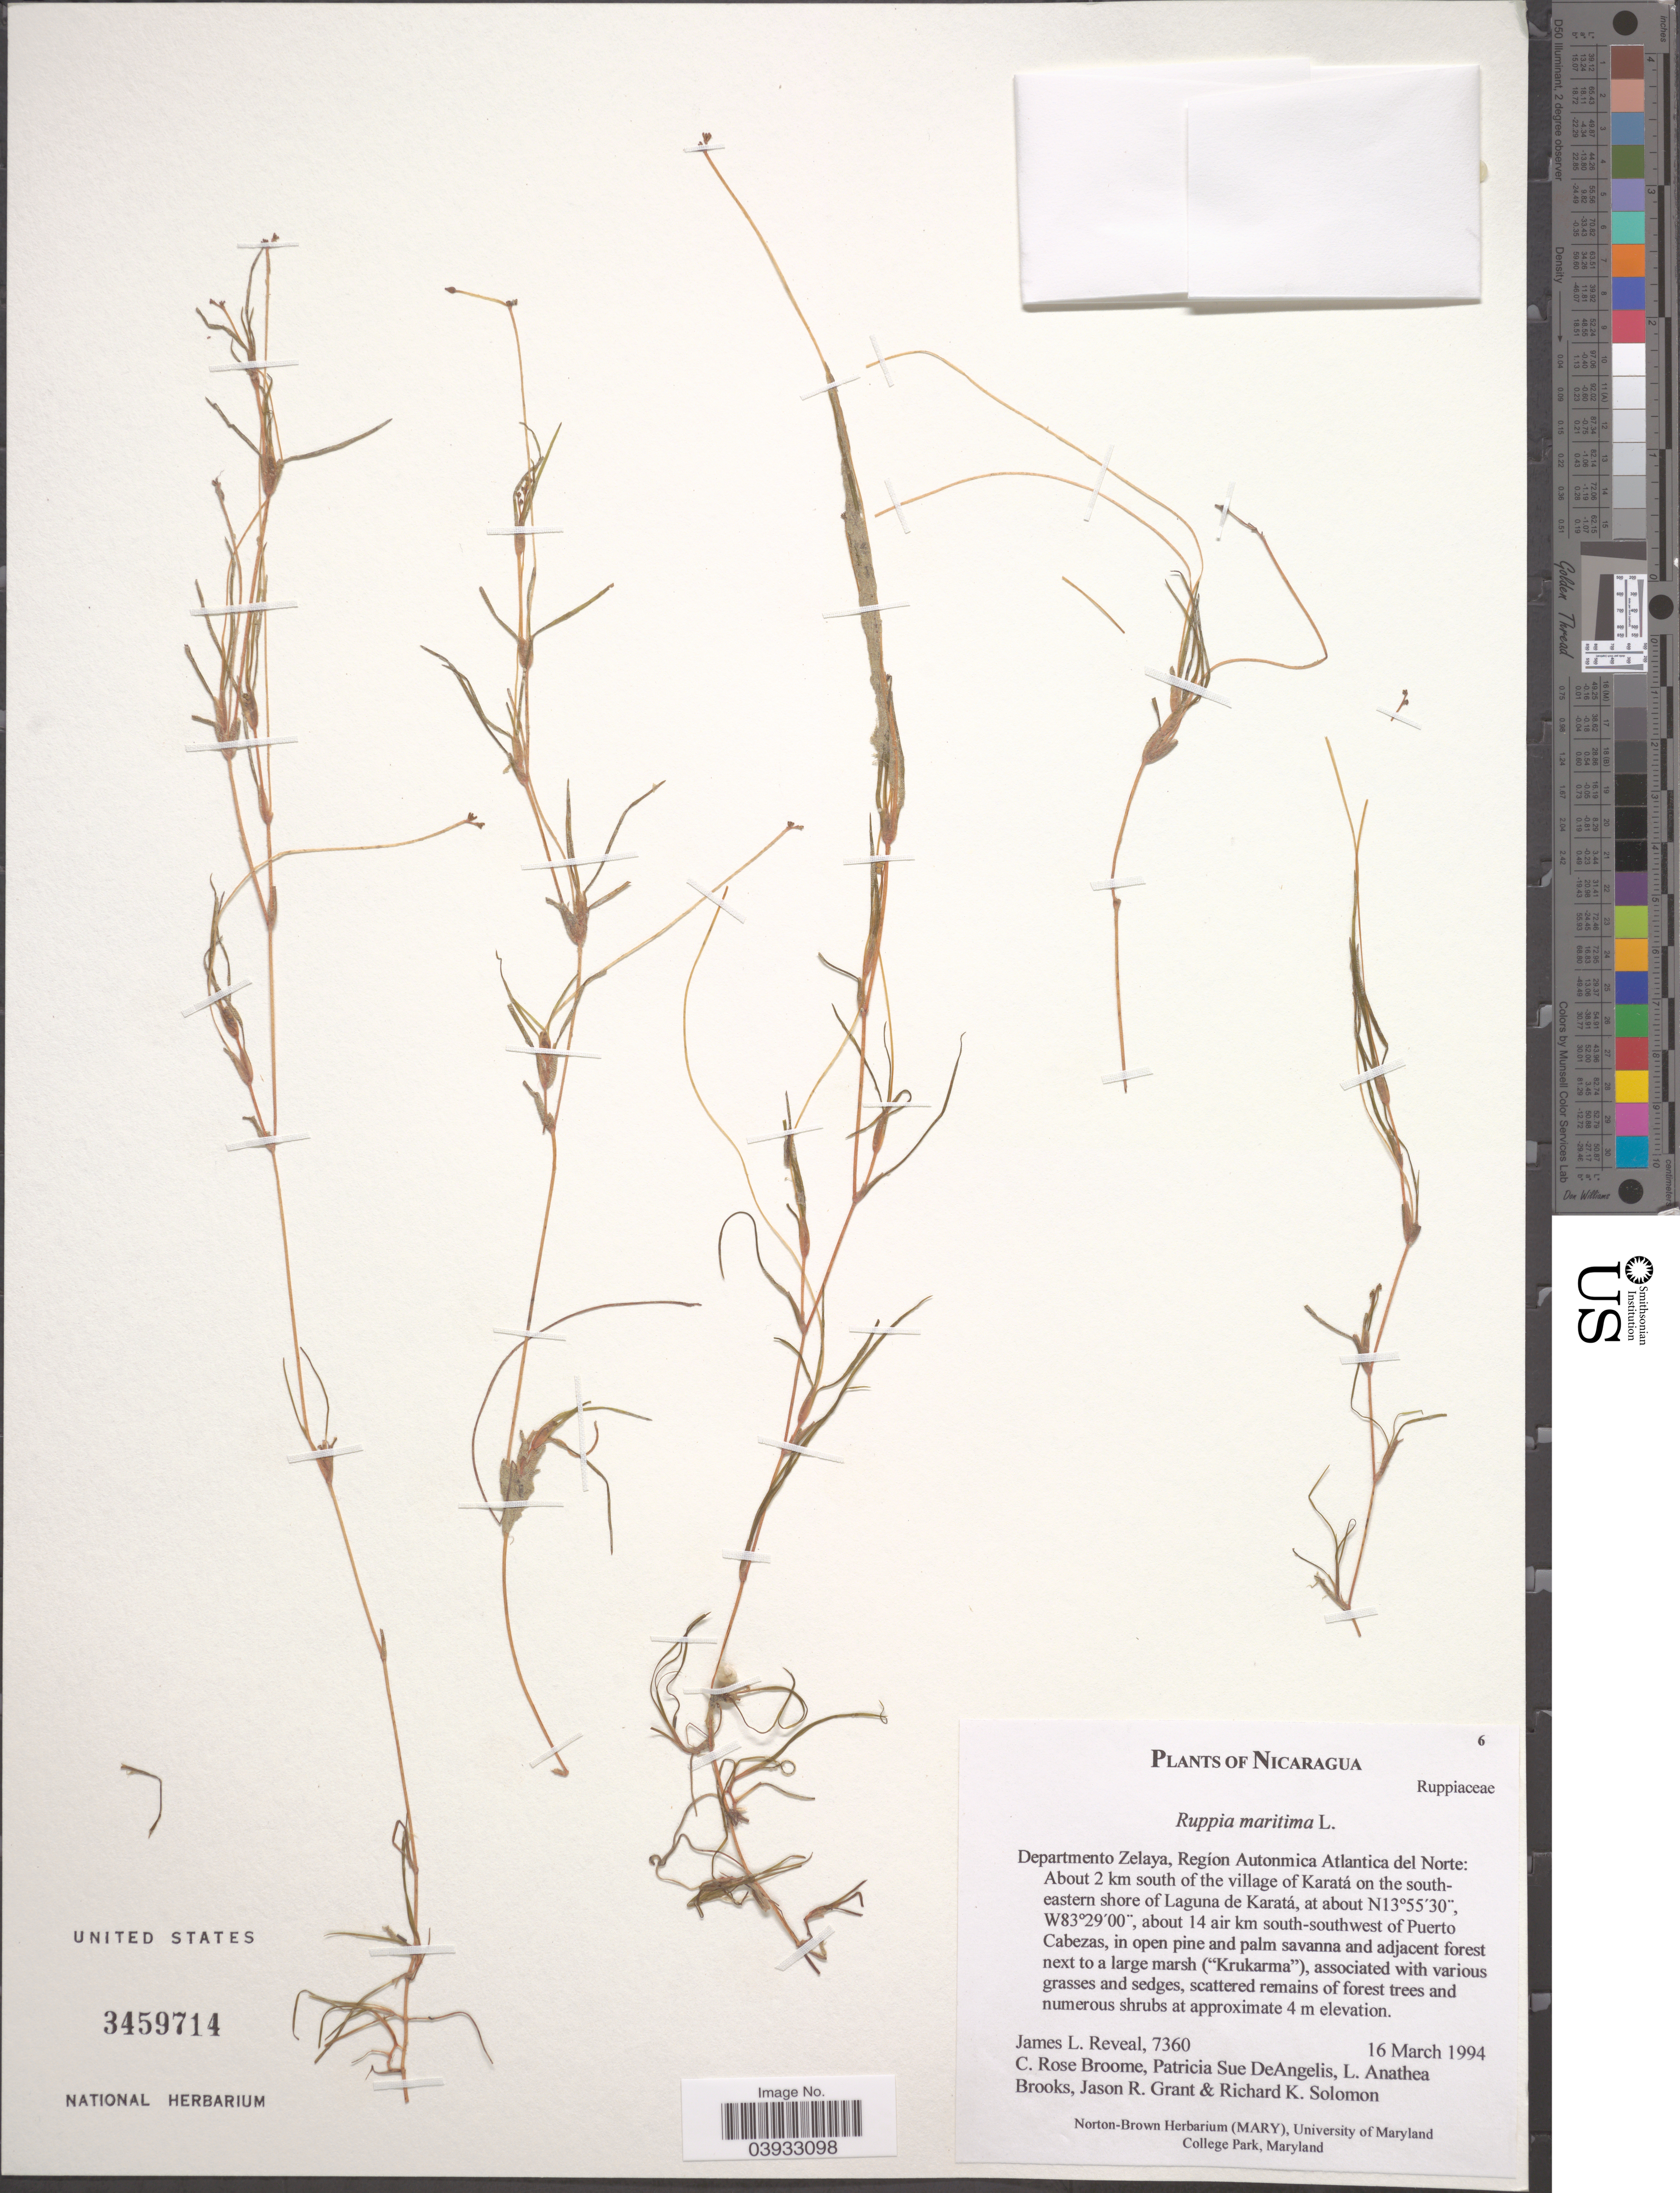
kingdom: Plantae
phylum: Tracheophyta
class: Liliopsida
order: Alismatales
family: Ruppiaceae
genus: Ruppia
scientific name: Ruppia maritima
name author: L.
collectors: J. L. Reveal, C. R. Broome, P. DeAngelis, L. Brooks & et al.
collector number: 7360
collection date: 1994-03-16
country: Nicaragua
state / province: Atlántico Norte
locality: Departmento Zelaya, Regíon Autonmica Atlantica del Norte: About 2 km south of the village of Karatá on the south-eastern shore of Laguna de Karatá, about 14 air km south-southwest of Puerto Cabezas.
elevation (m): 4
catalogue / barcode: US 3459714